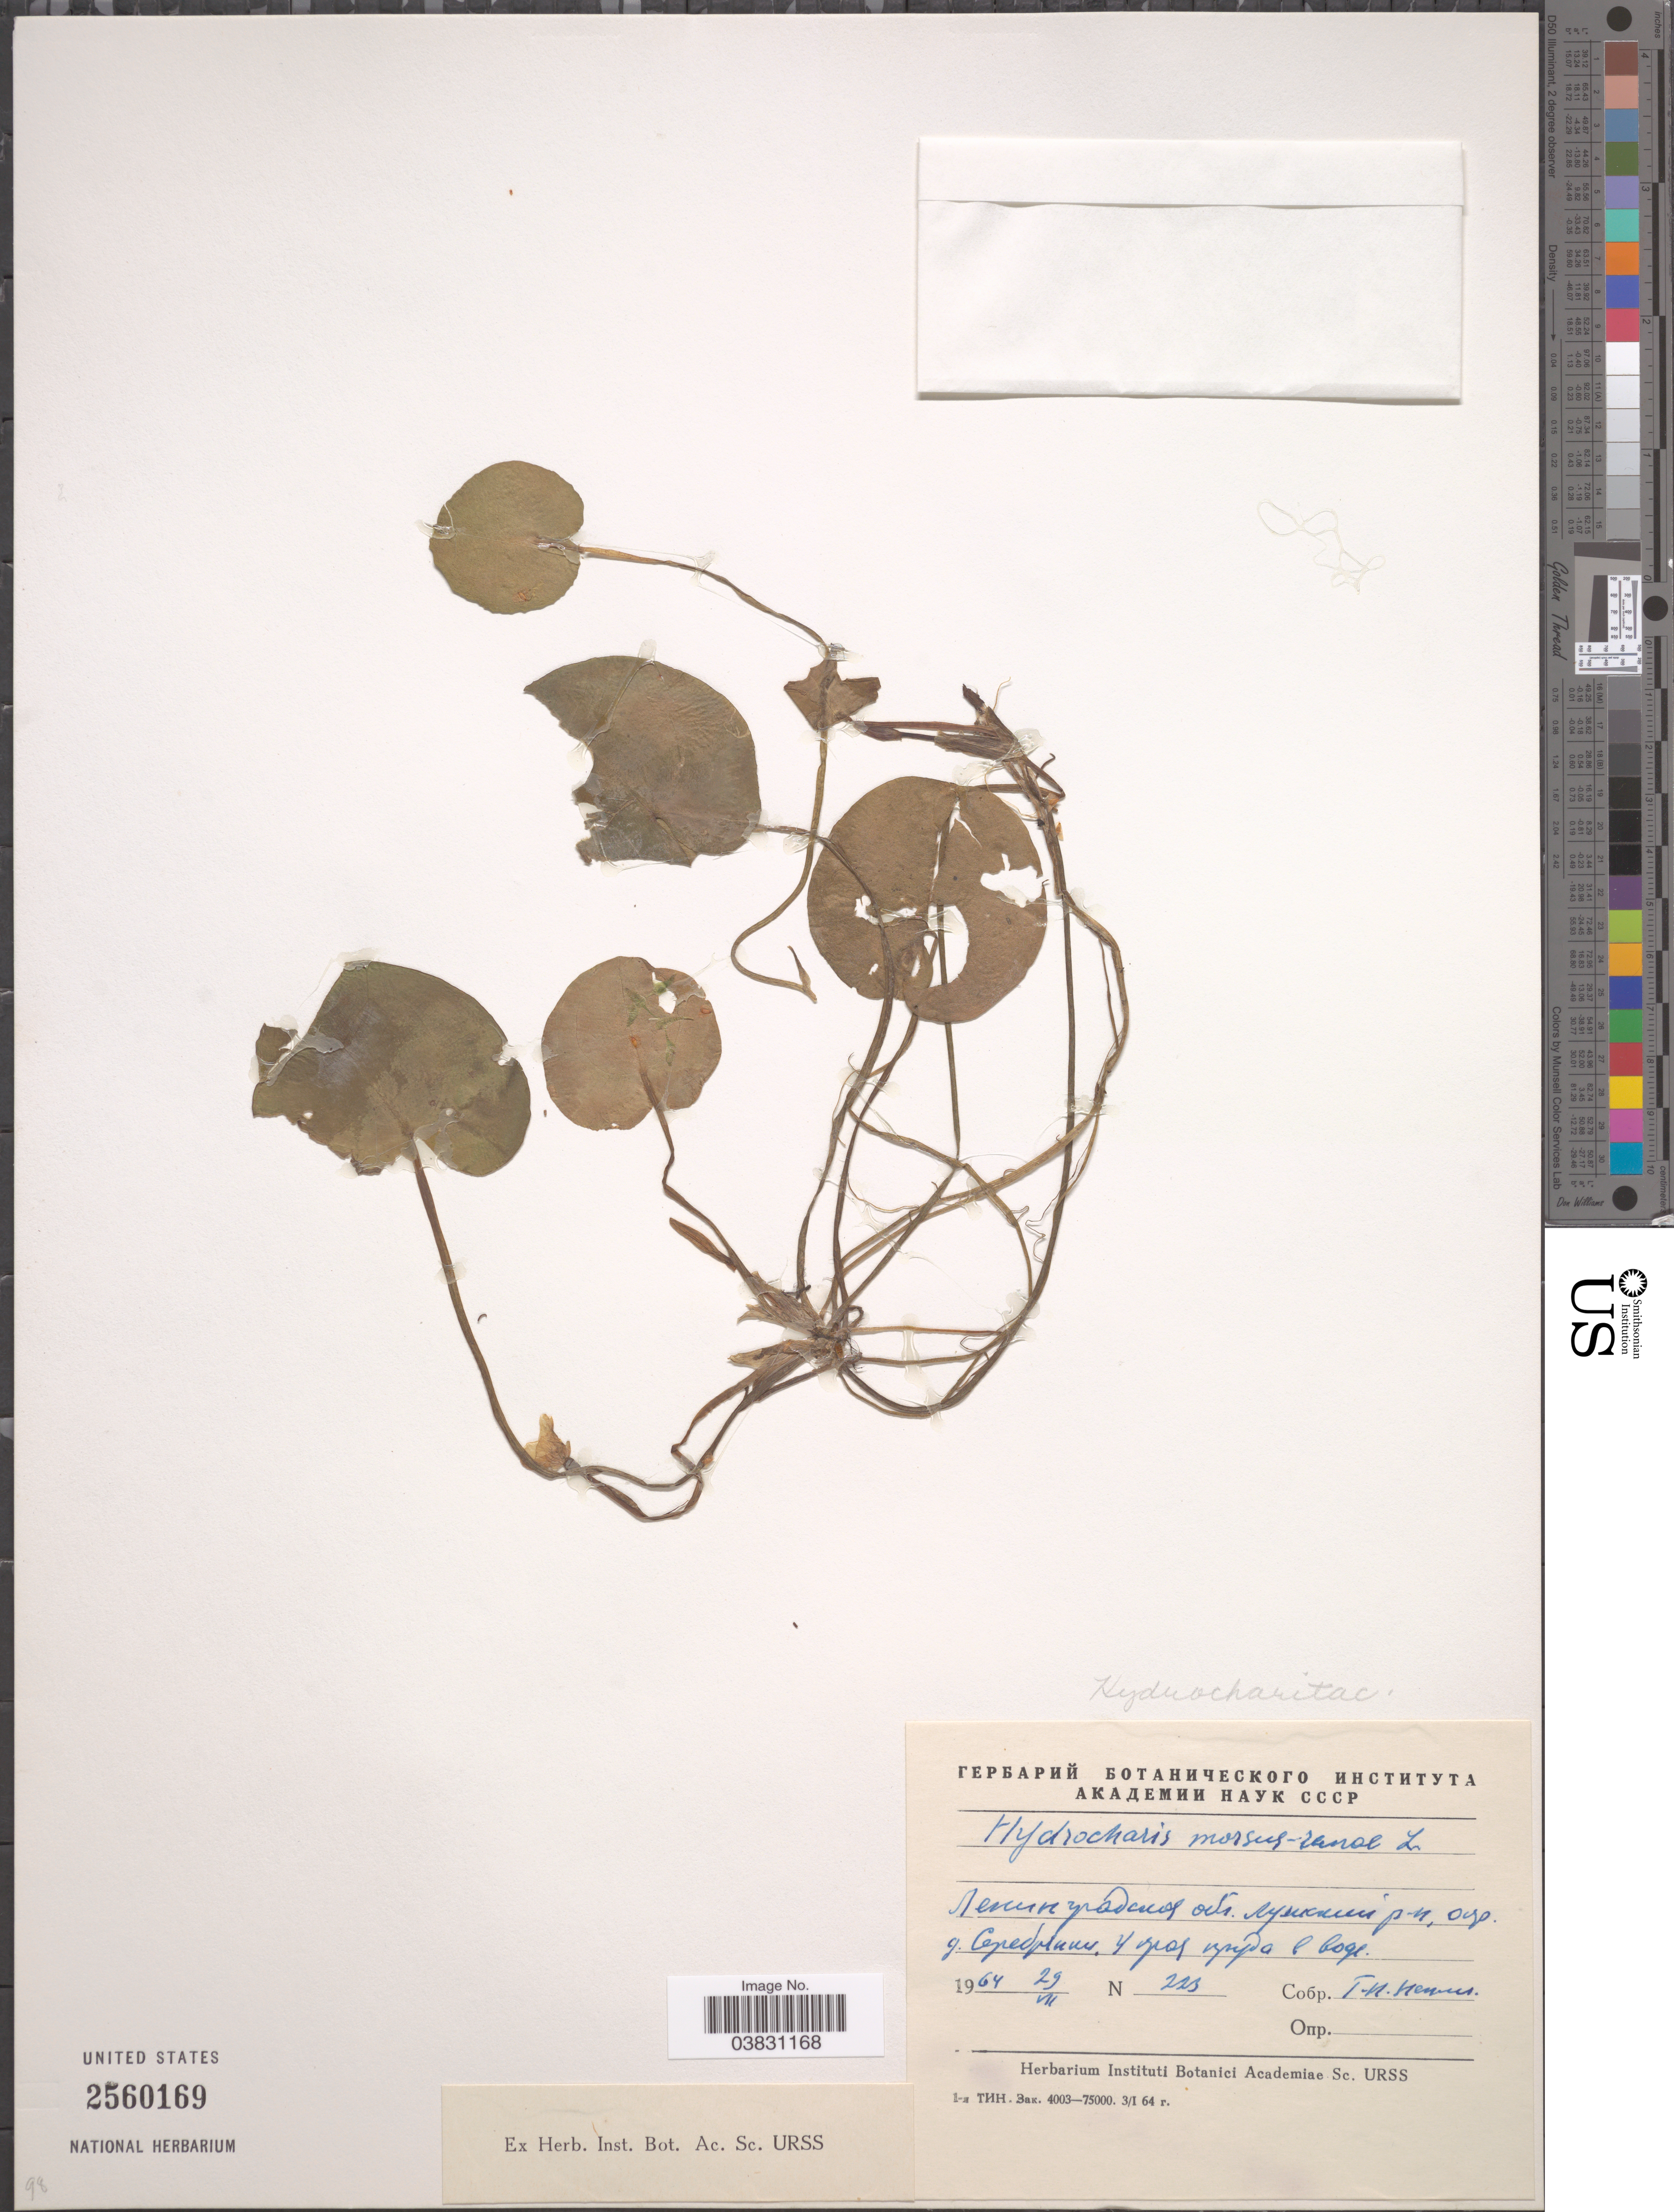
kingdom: Plantae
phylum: Tracheophyta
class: Liliopsida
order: Alismatales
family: Hydrocharitaceae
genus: Hydrocharis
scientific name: Hydrocharis morsus-ranae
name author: L.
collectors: X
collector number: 223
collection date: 1964-07-29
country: Russian Federation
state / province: Leningrad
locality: Luzhskiy Rayon, near village Serebryanka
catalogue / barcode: US 2560169